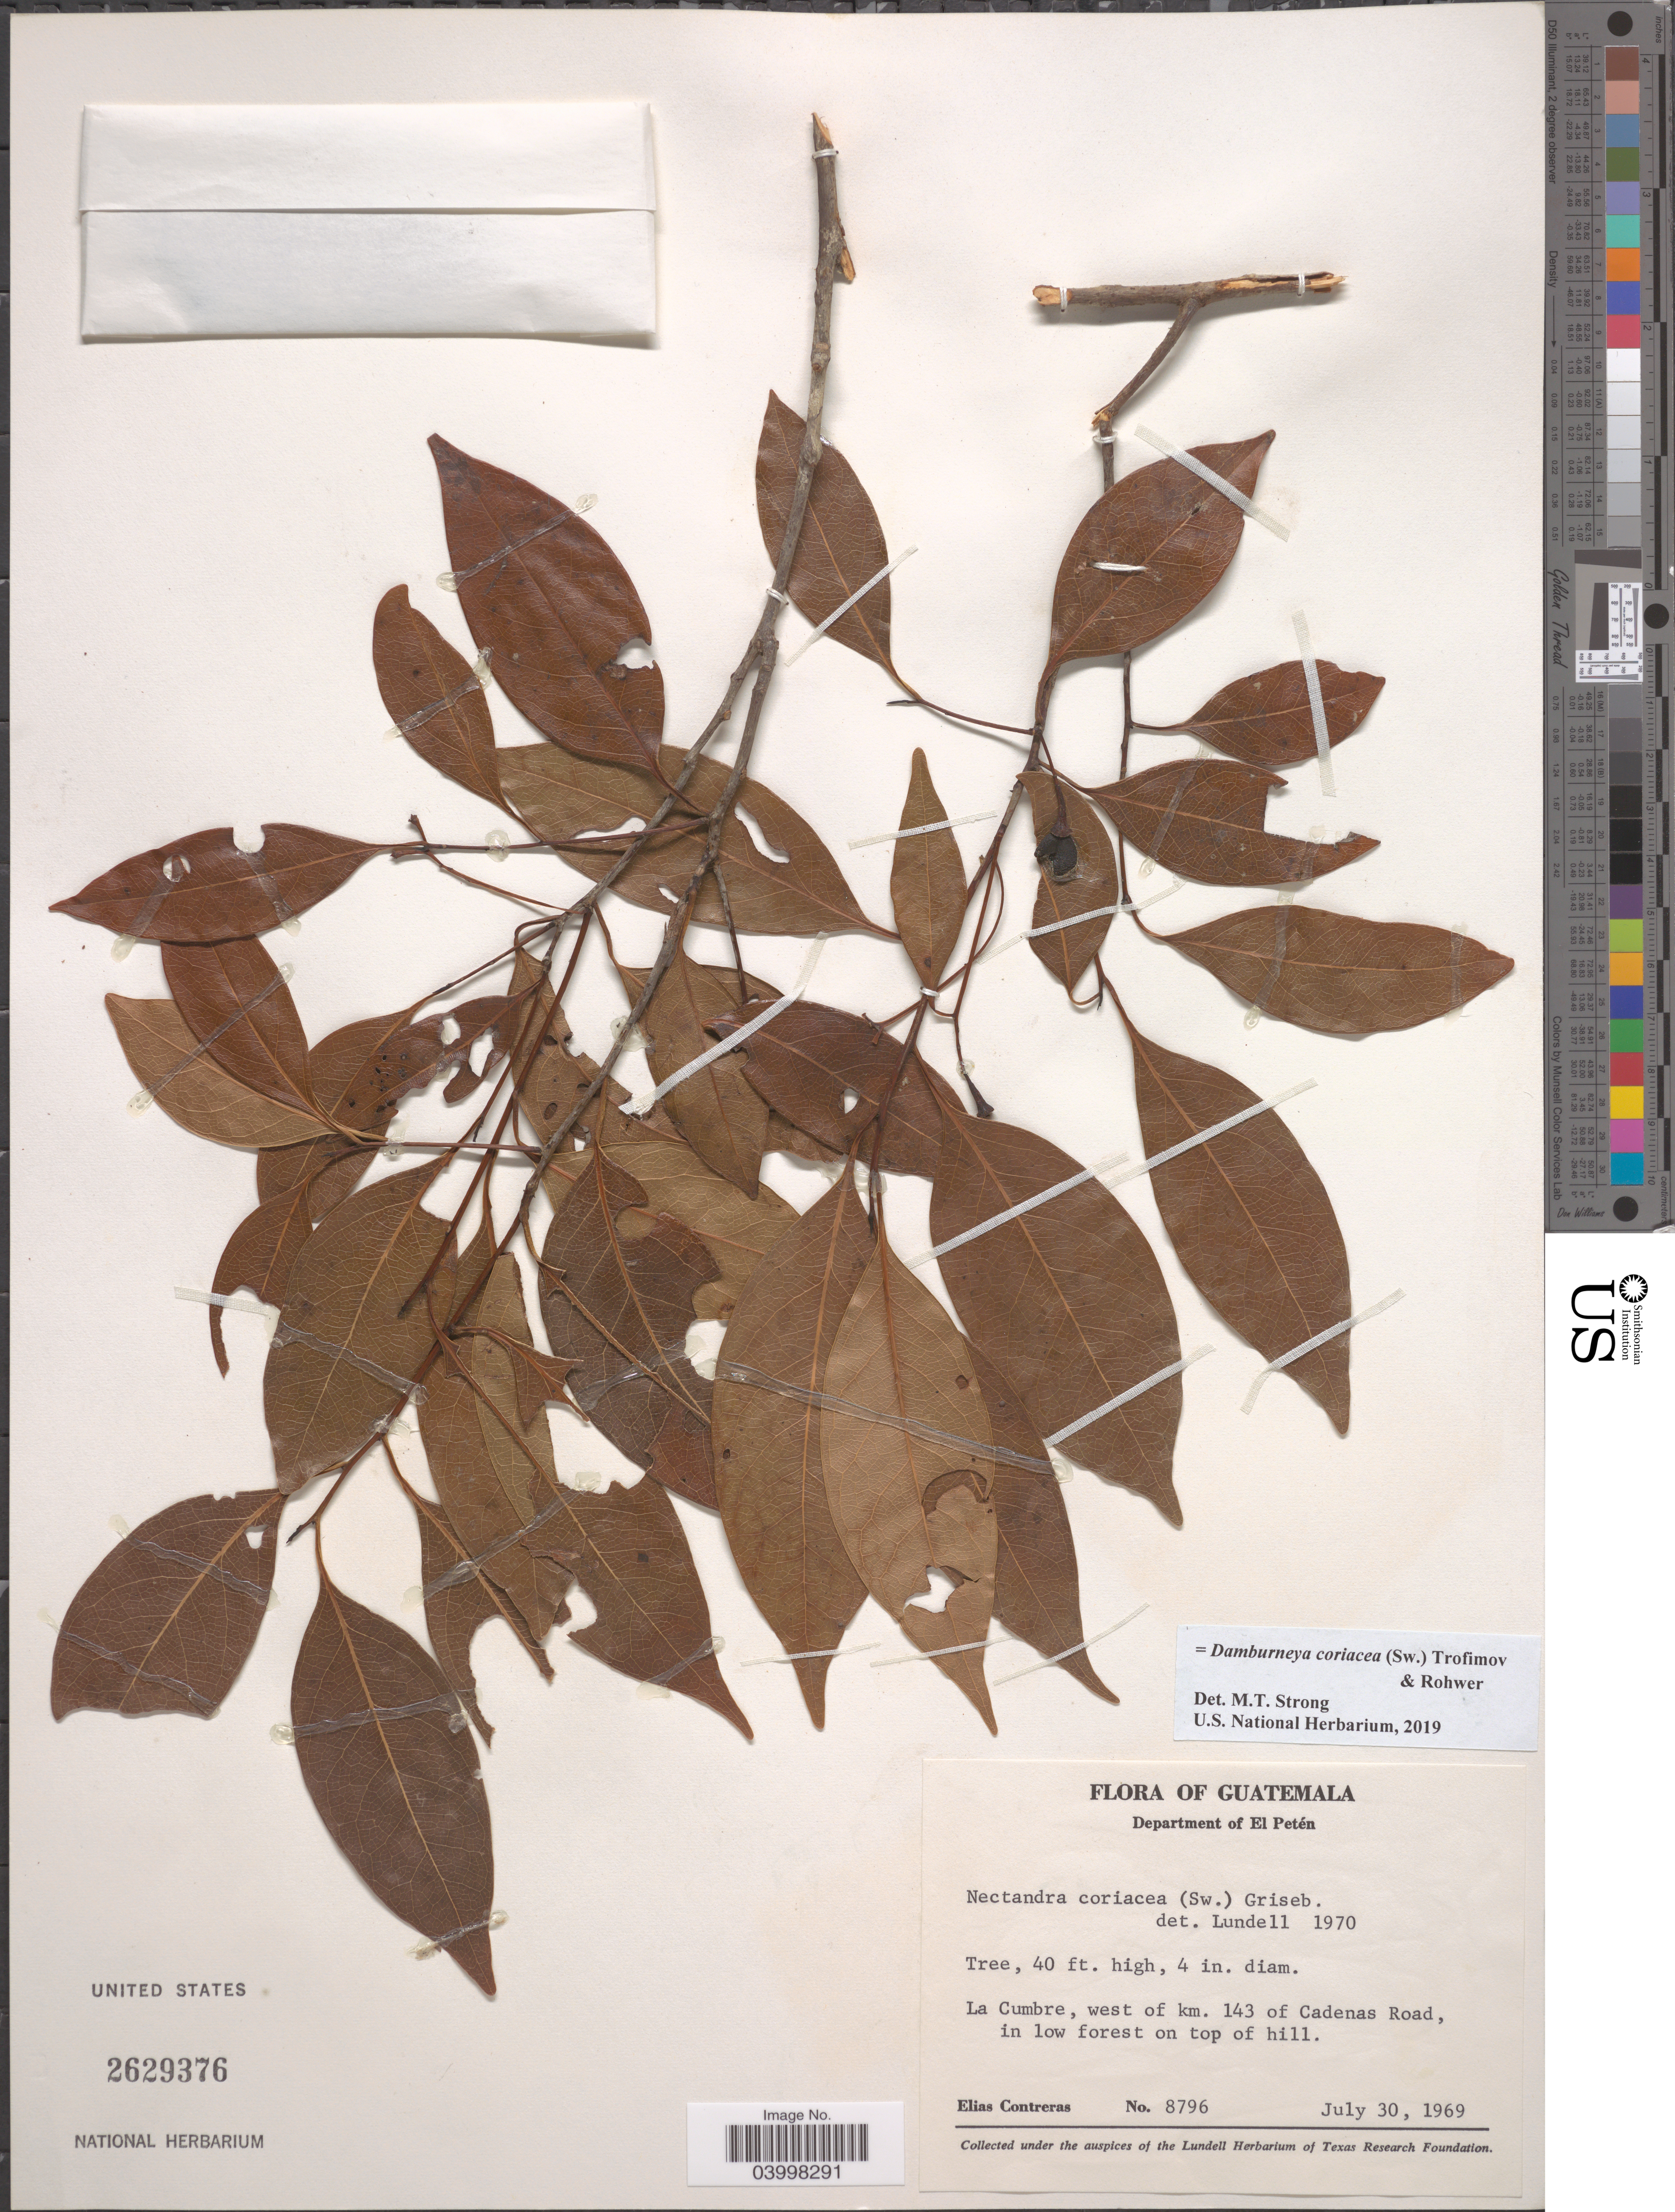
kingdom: Plantae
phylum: Tracheophyta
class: Magnoliopsida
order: Laurales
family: Lauraceae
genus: Damburneya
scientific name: Damburneya coriacea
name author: (Sw.) Trofimov & Rohwer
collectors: E. Contreras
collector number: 8796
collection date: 1969-07-30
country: Guatemala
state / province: El Peten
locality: Department of El Petén. La Cumbre, west of km. 143 of Cadenas Road, in low forest on top of hill.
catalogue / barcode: US 2629376